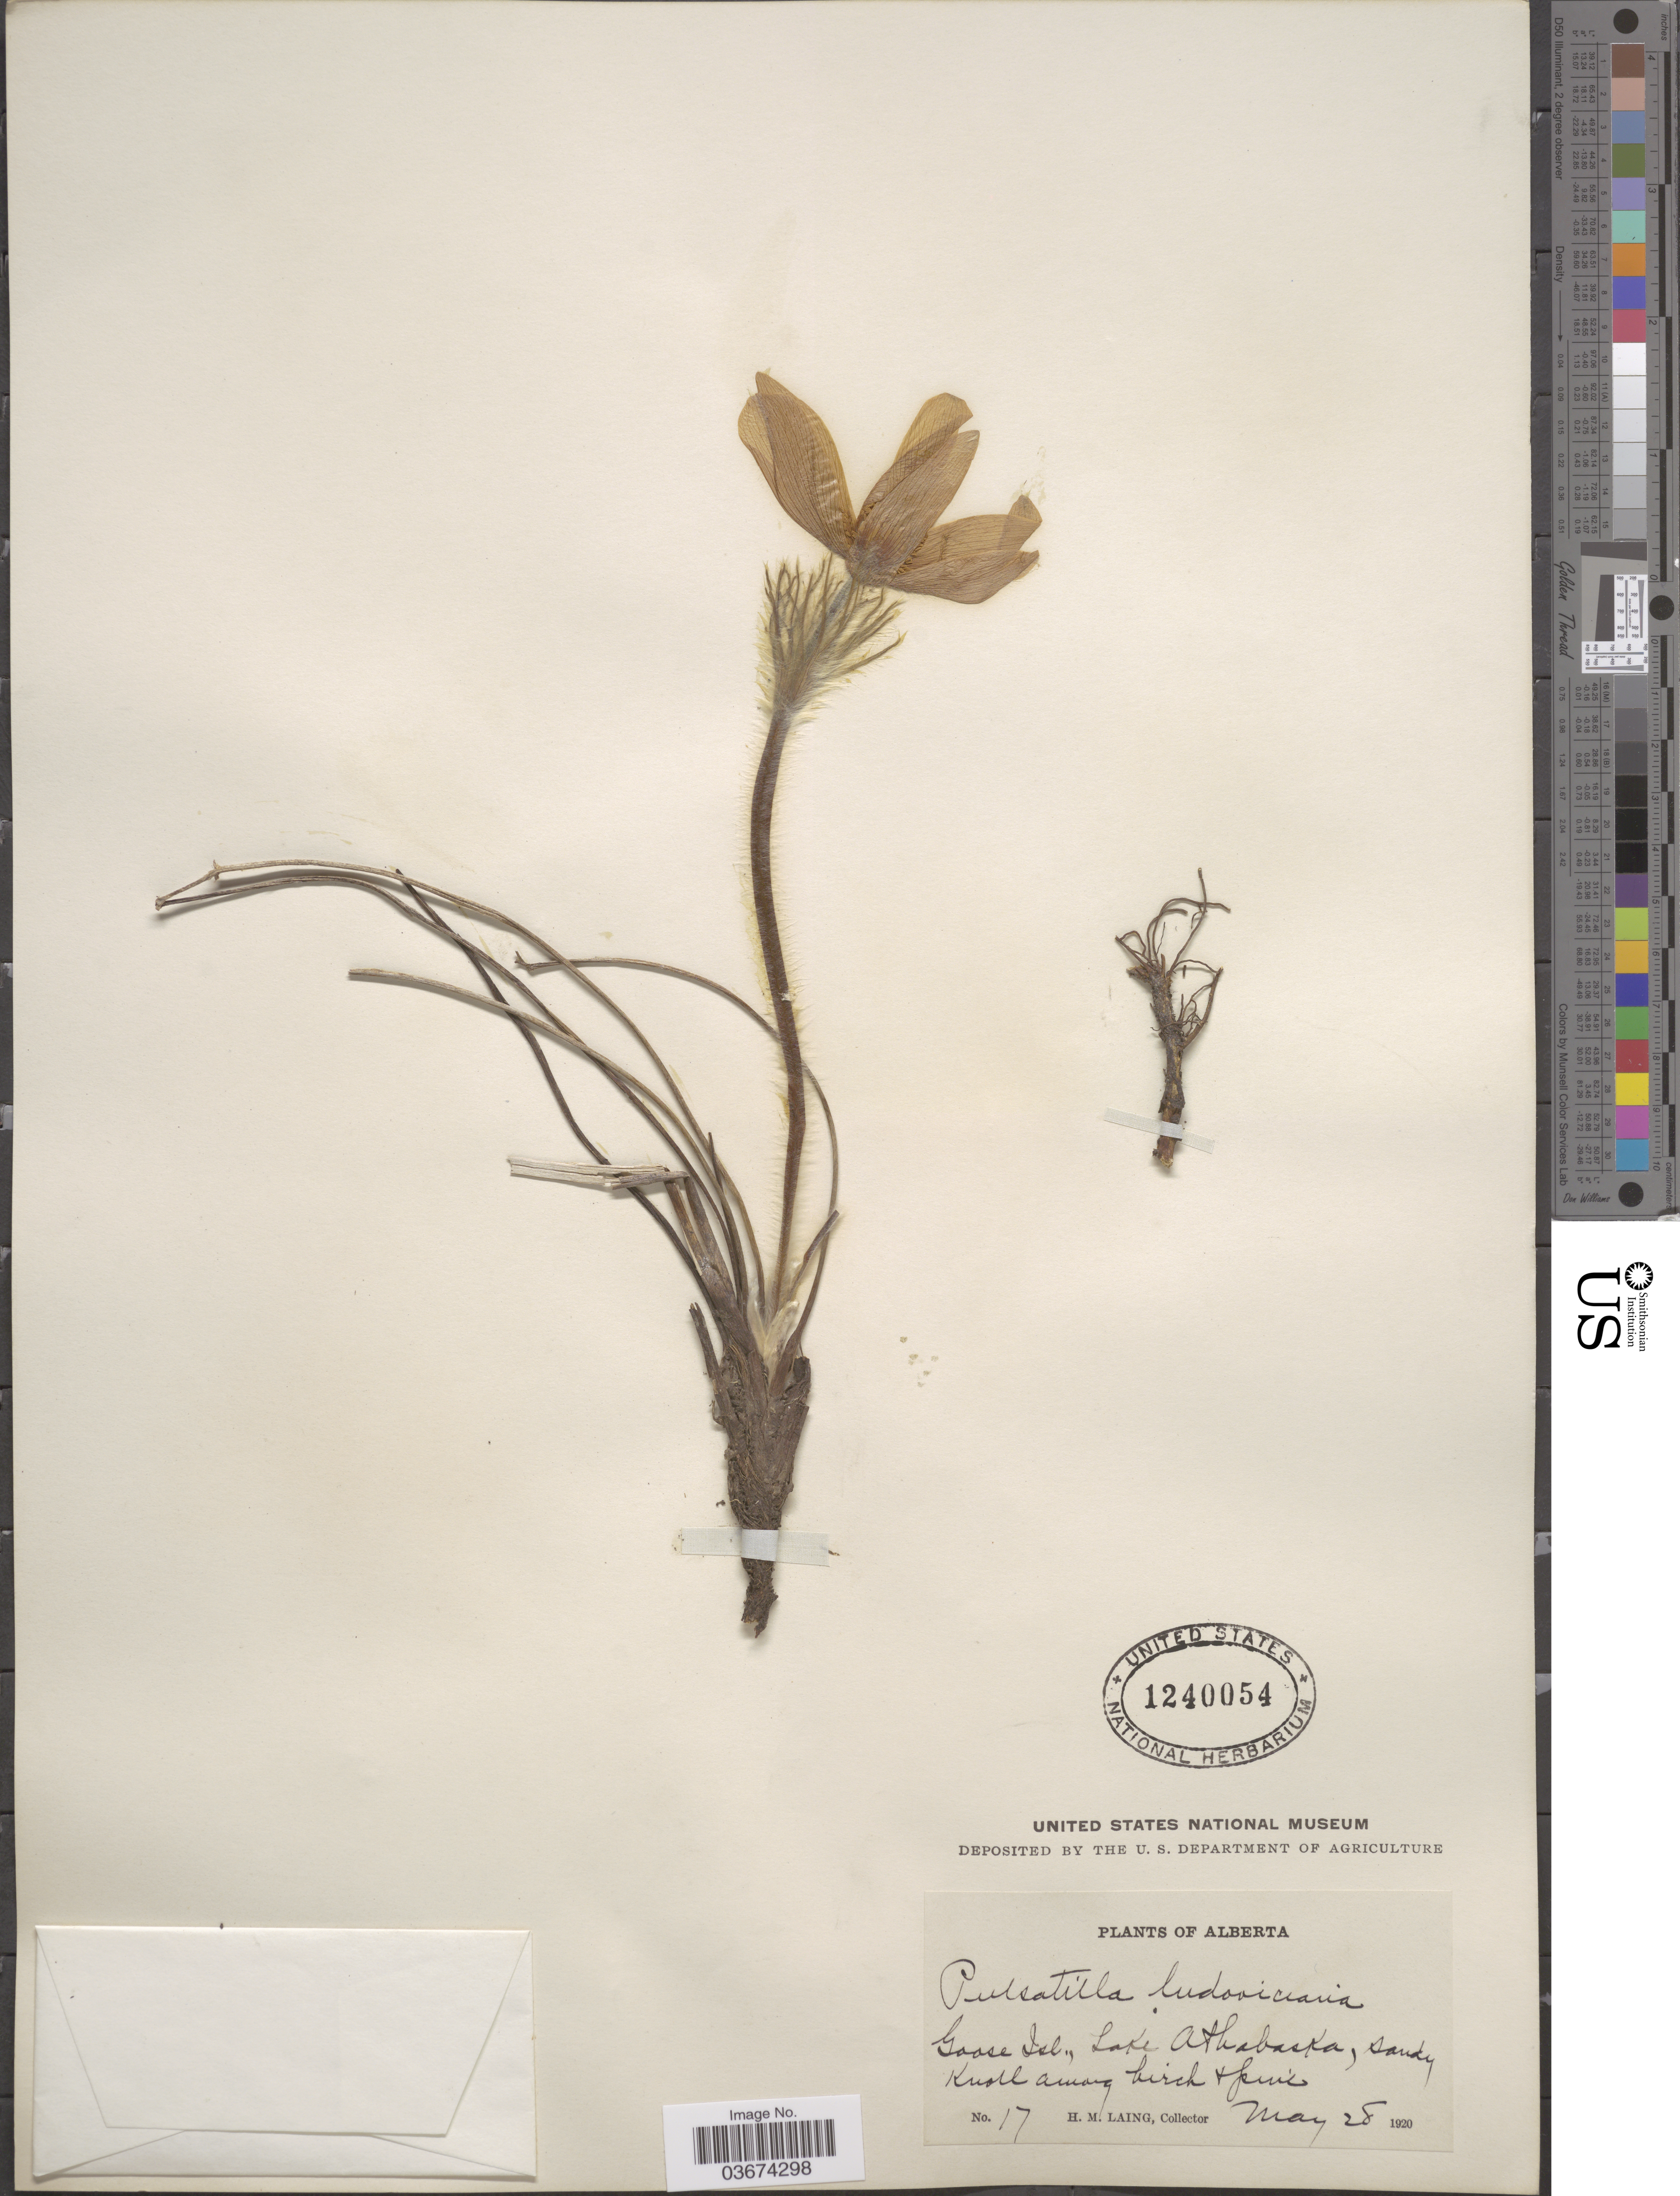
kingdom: Plantae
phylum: Tracheophyta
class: Magnoliopsida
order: Ranunculales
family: Ranunculaceae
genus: Pulsatilla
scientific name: Pulsatilla nuttalliana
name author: (DC.) Bercht. & J. Presl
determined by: Strong, Mark T., (BOT), Smithsonian Institution - National Museum of Natural History (UNITED STATES)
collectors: H. Laing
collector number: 17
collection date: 1920-05-28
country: Canada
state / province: Alberta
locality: Goose Isl., Lake Athabaska.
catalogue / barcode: US 1240054